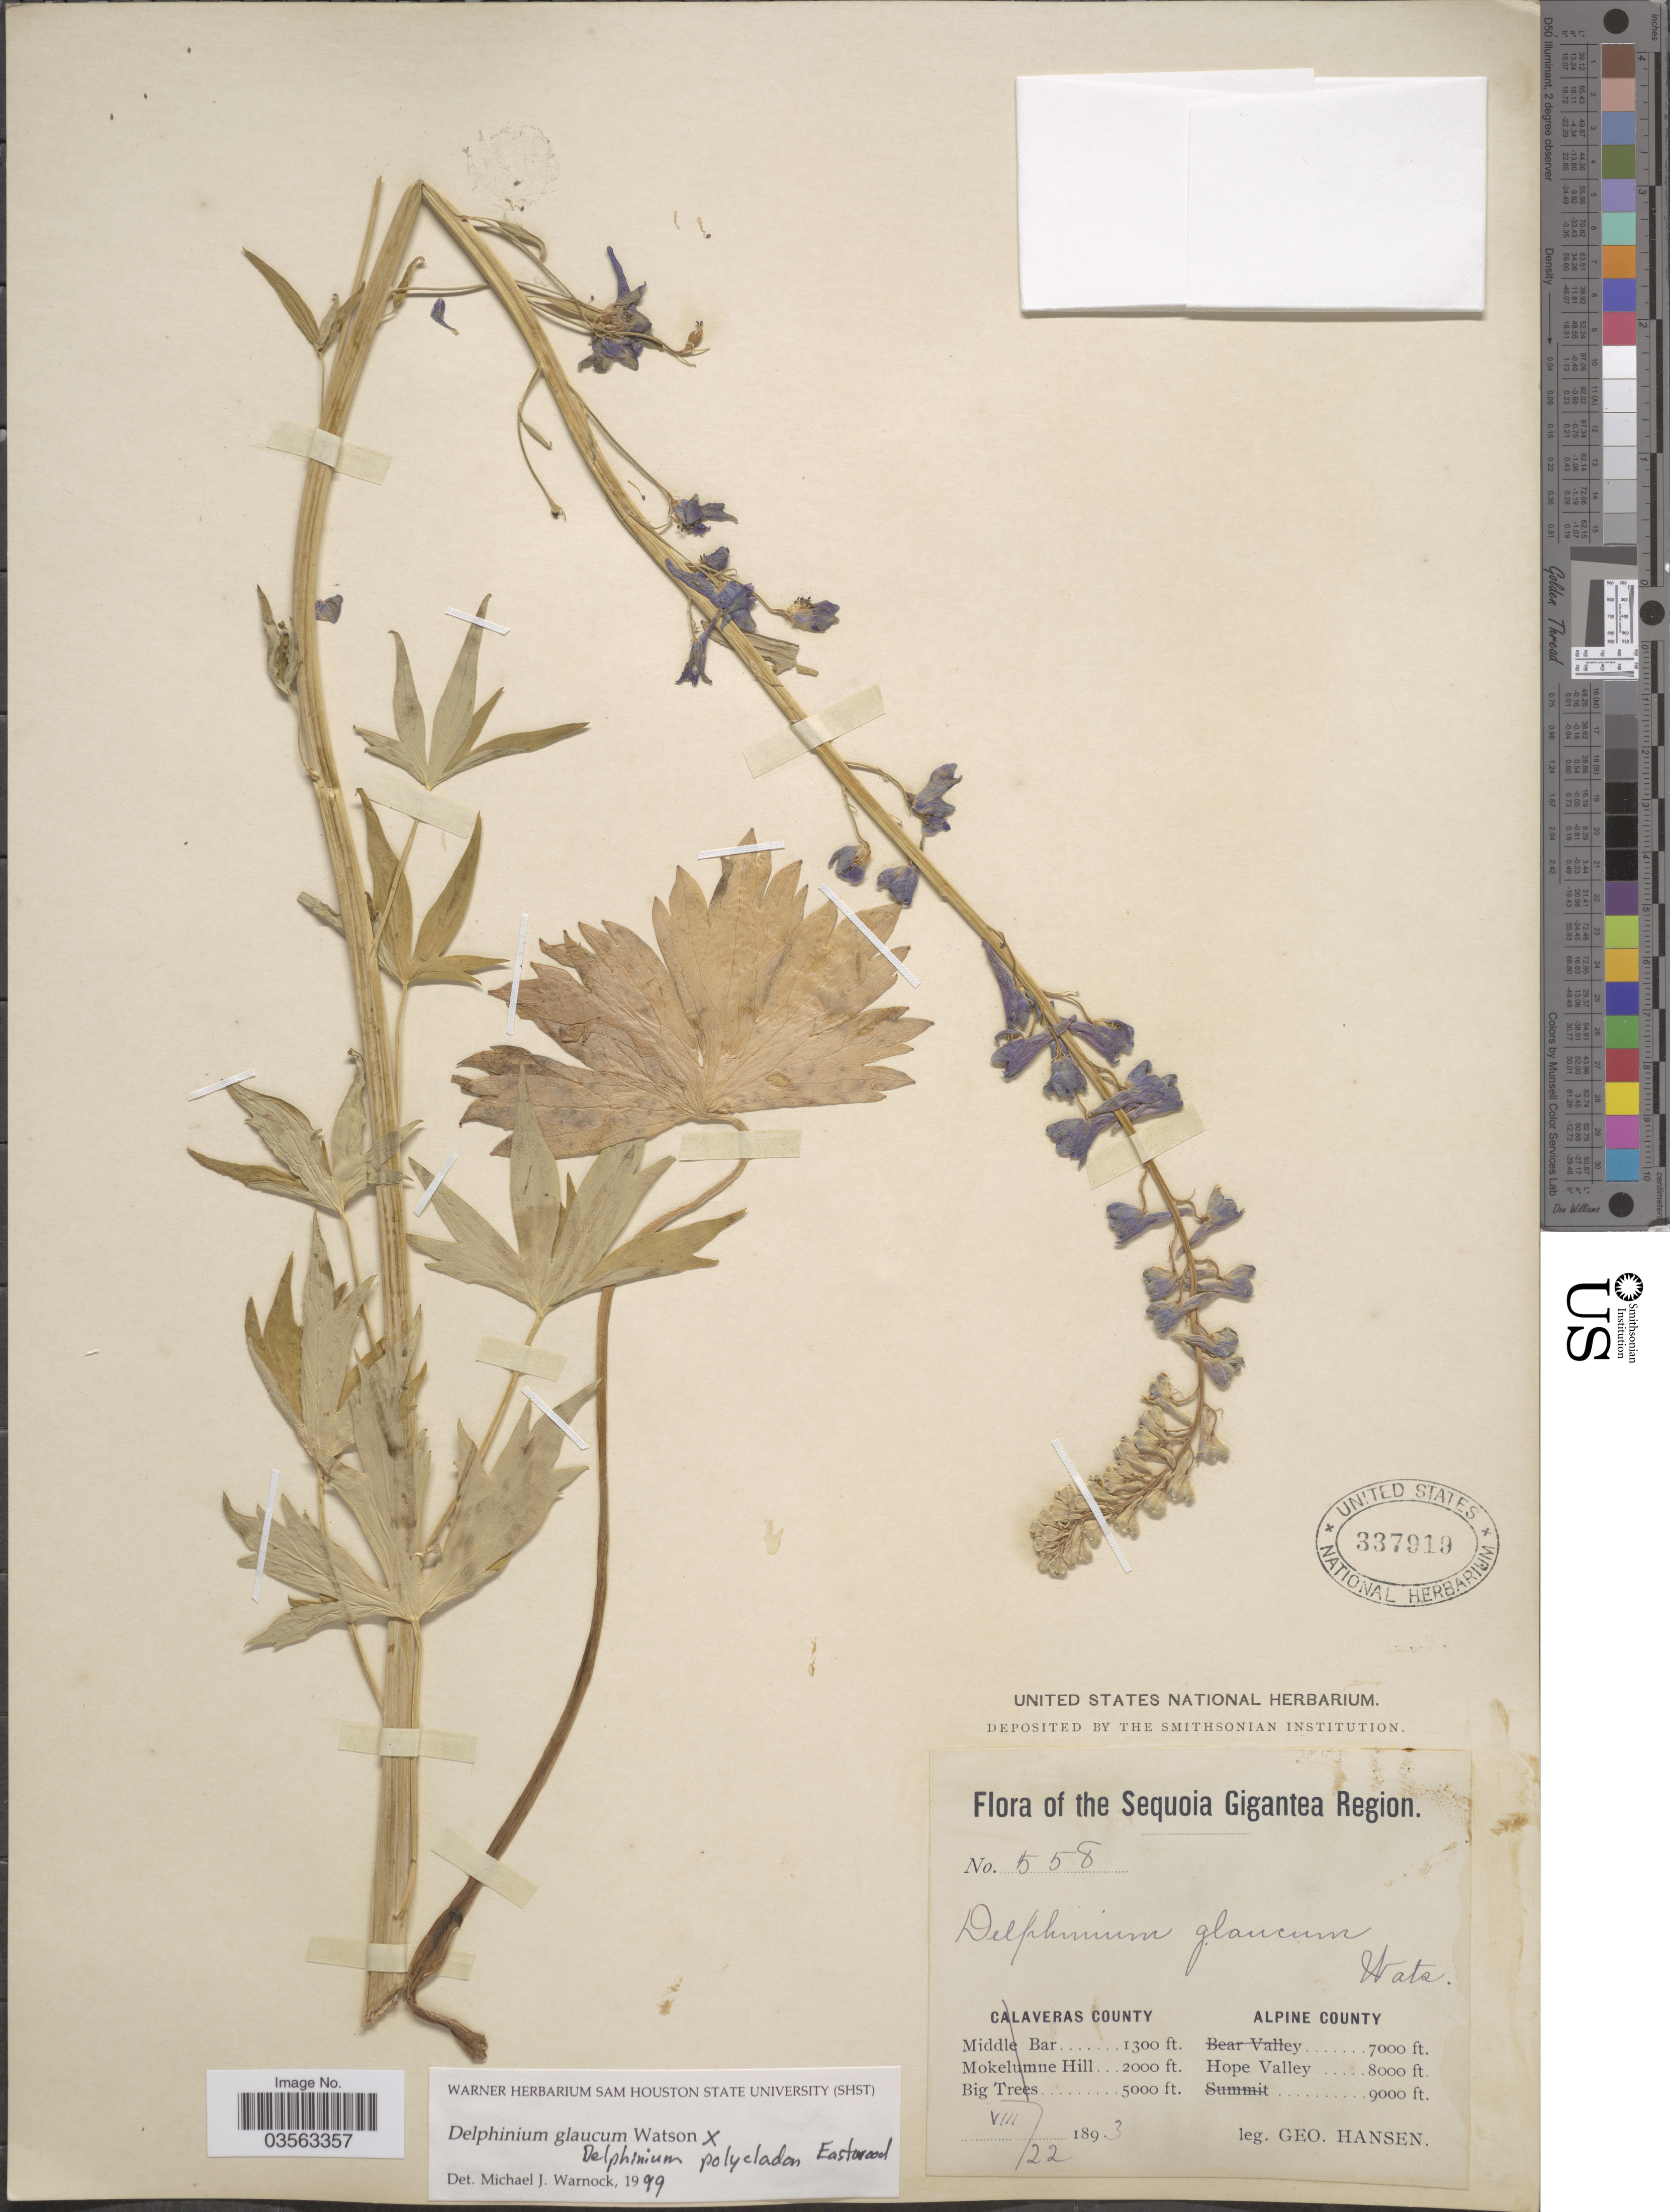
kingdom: Plantae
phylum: Tracheophyta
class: Magnoliopsida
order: Ranunculales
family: Ranunculaceae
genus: Delphinium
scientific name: Delphinium glaucum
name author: S. Watson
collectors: G. Hansen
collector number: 558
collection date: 1893-08-22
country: United States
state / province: California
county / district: Alpine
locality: The Sequoia Gigantea Region. Alpine County. Hope Valley.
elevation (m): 2438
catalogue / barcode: US 337919